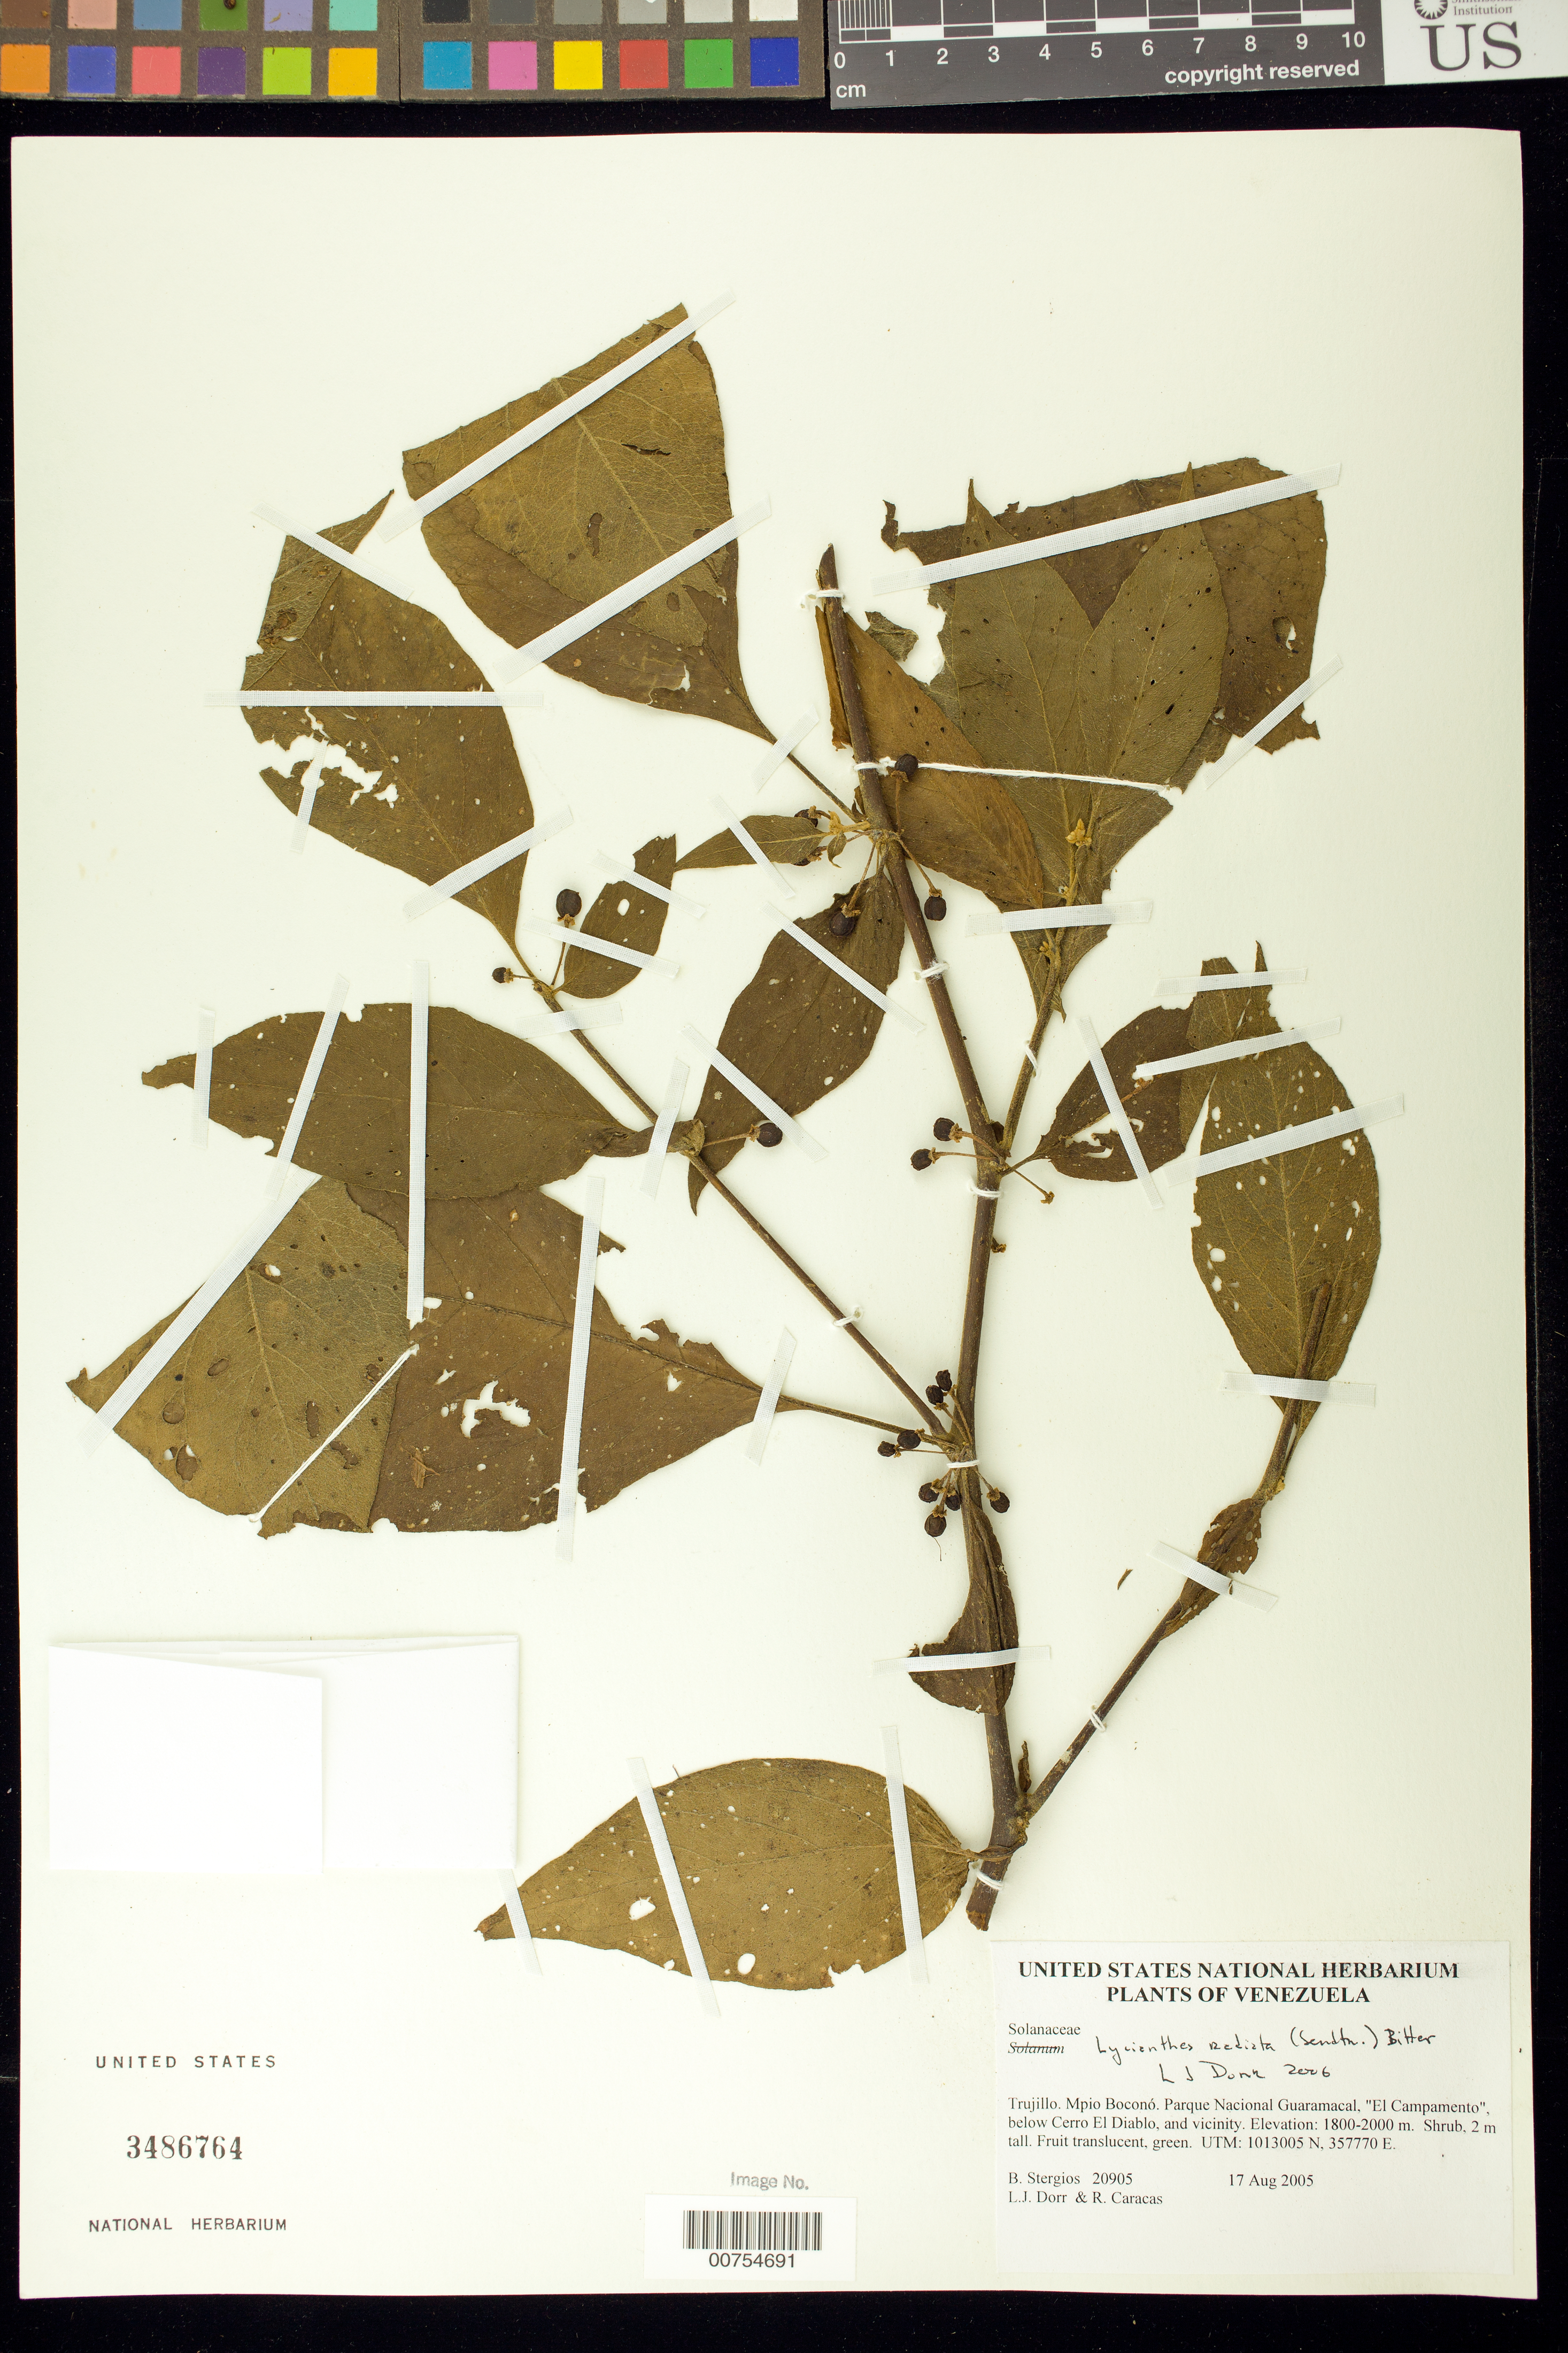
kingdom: Plantae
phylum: Tracheophyta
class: Magnoliopsida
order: Solanales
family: Solanaceae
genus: Lycianthes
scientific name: Lycianthes radiata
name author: (Sendtn.) Bitter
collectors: B. G. Stergios, L. J. Dorr & R. Caracas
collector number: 20905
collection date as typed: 17 Aug 2005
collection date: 2005-08-17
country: Venezuela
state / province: Trujillo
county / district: Boconó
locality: Parque Nacional Guaramacal, "El Campamento", below Cerro El Diablo, and vicinity.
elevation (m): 1800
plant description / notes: NY, PORT, US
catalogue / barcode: US 3486764